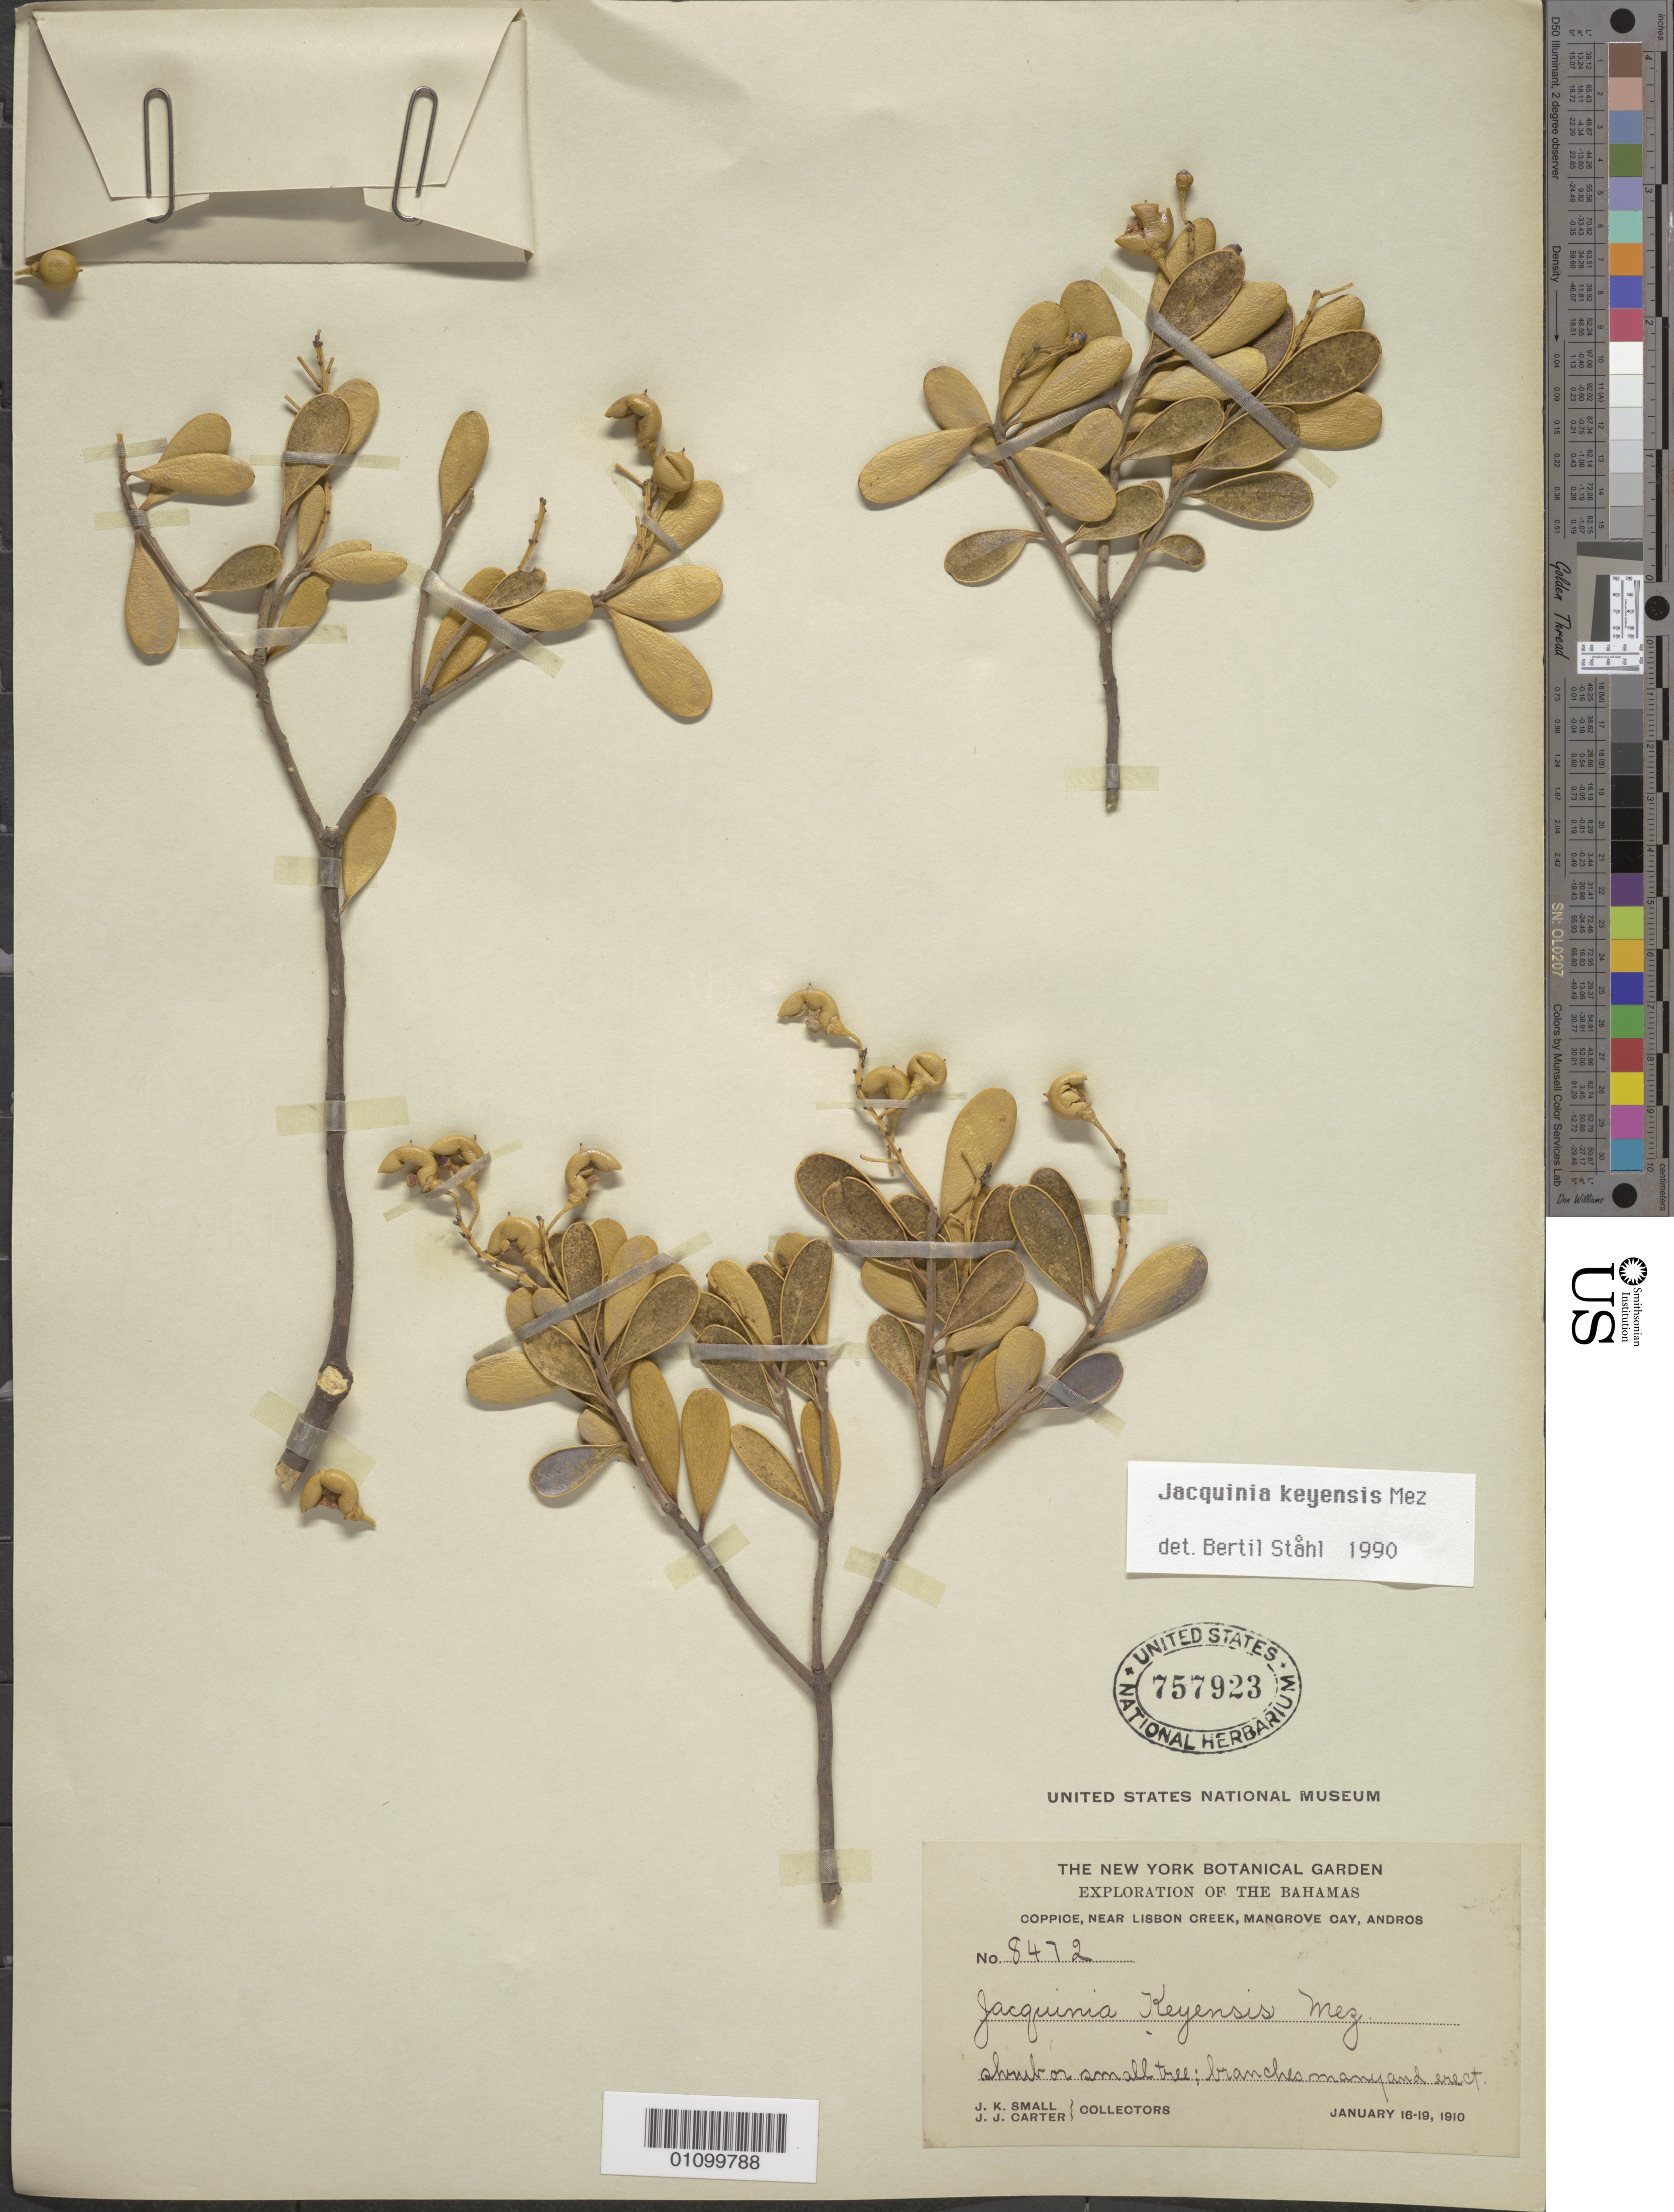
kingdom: Plantae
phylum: Tracheophyta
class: Magnoliopsida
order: Ericales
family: Primulaceae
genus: Jacquinia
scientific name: Jacquinia keyensis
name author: Mez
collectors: J. K. Small & J. J. Carter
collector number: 8472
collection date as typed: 16 Jan 1910 to 19 Jan 1910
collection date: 1910-01-16/1910-01-19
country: Bahamas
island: Andros I.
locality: Coppice, near Lisbon Creek, Mangrove Cay.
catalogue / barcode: US 757923